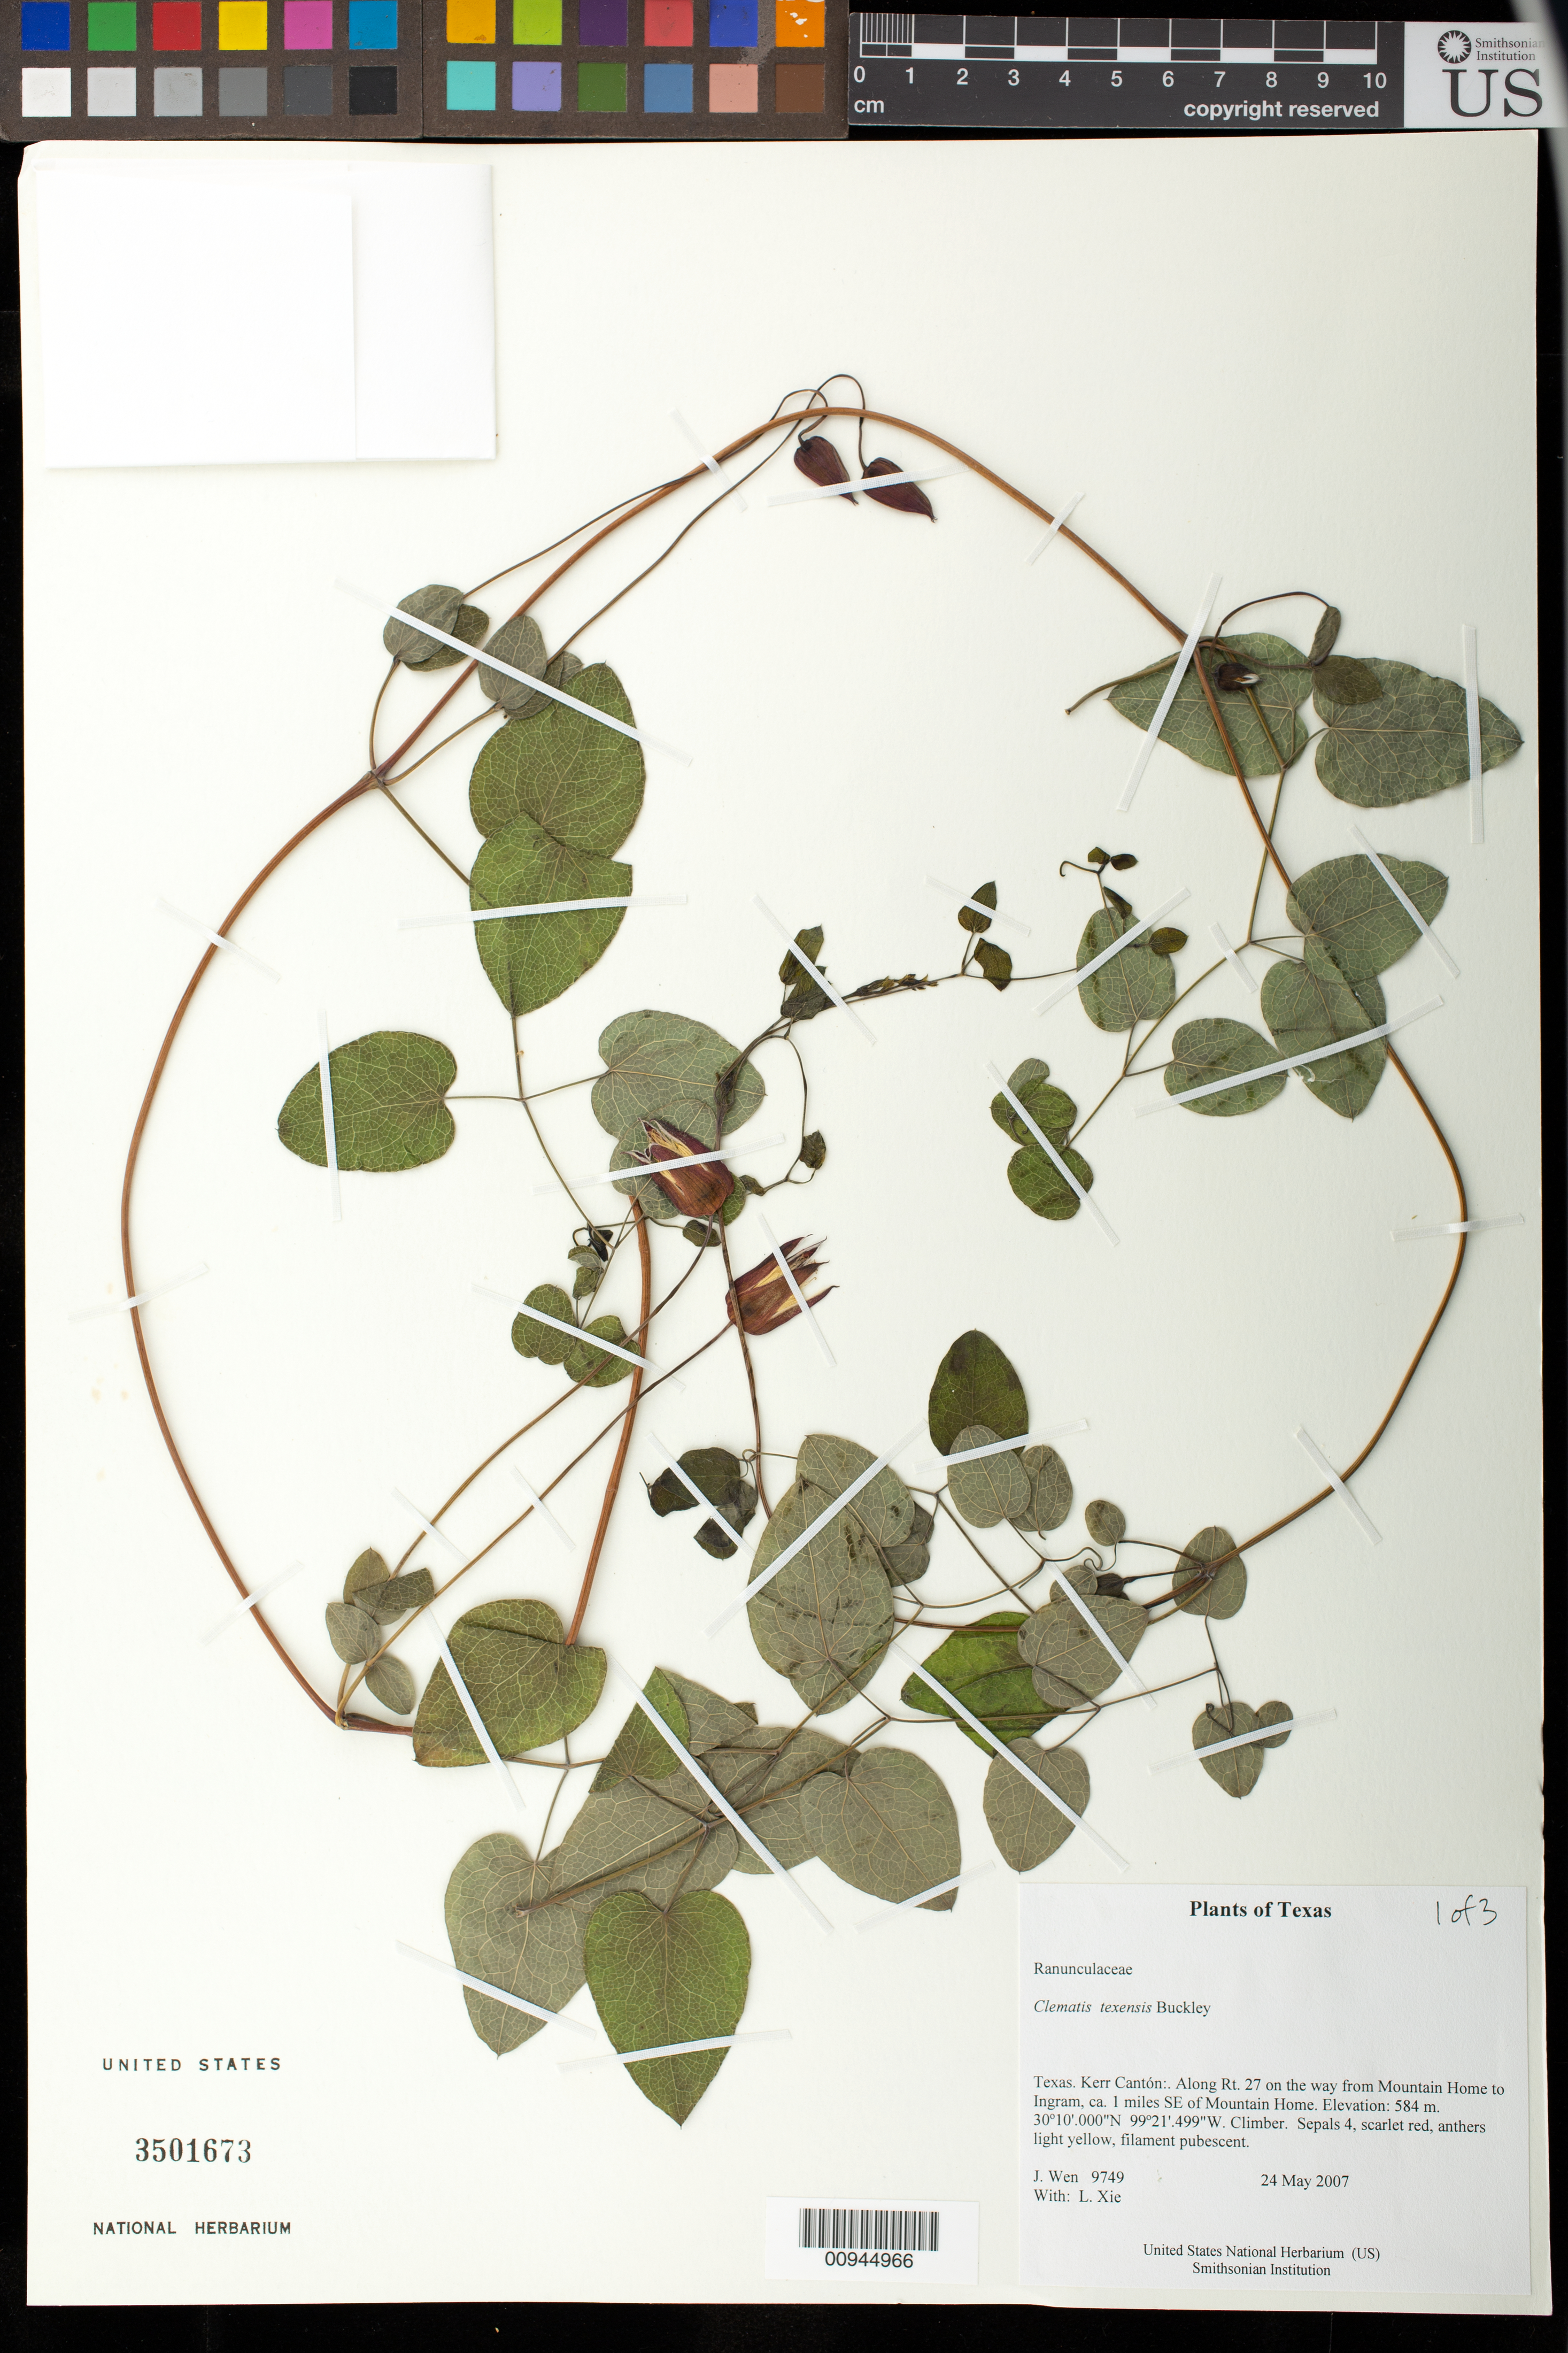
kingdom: Plantae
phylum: Tracheophyta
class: Magnoliopsida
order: Ranunculales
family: Ranunculaceae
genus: Clematis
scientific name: Clematis texensis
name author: Buckley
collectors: J. Wen & L. Xie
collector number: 9749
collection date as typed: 24 May 2007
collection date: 2007-05-24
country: United States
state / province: Texas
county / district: Kerr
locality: Along Rt. 27 on the way from Mountain Home to Ingram, ca. 1 miles SE of Mountain Home.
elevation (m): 584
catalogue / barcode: US 3501673